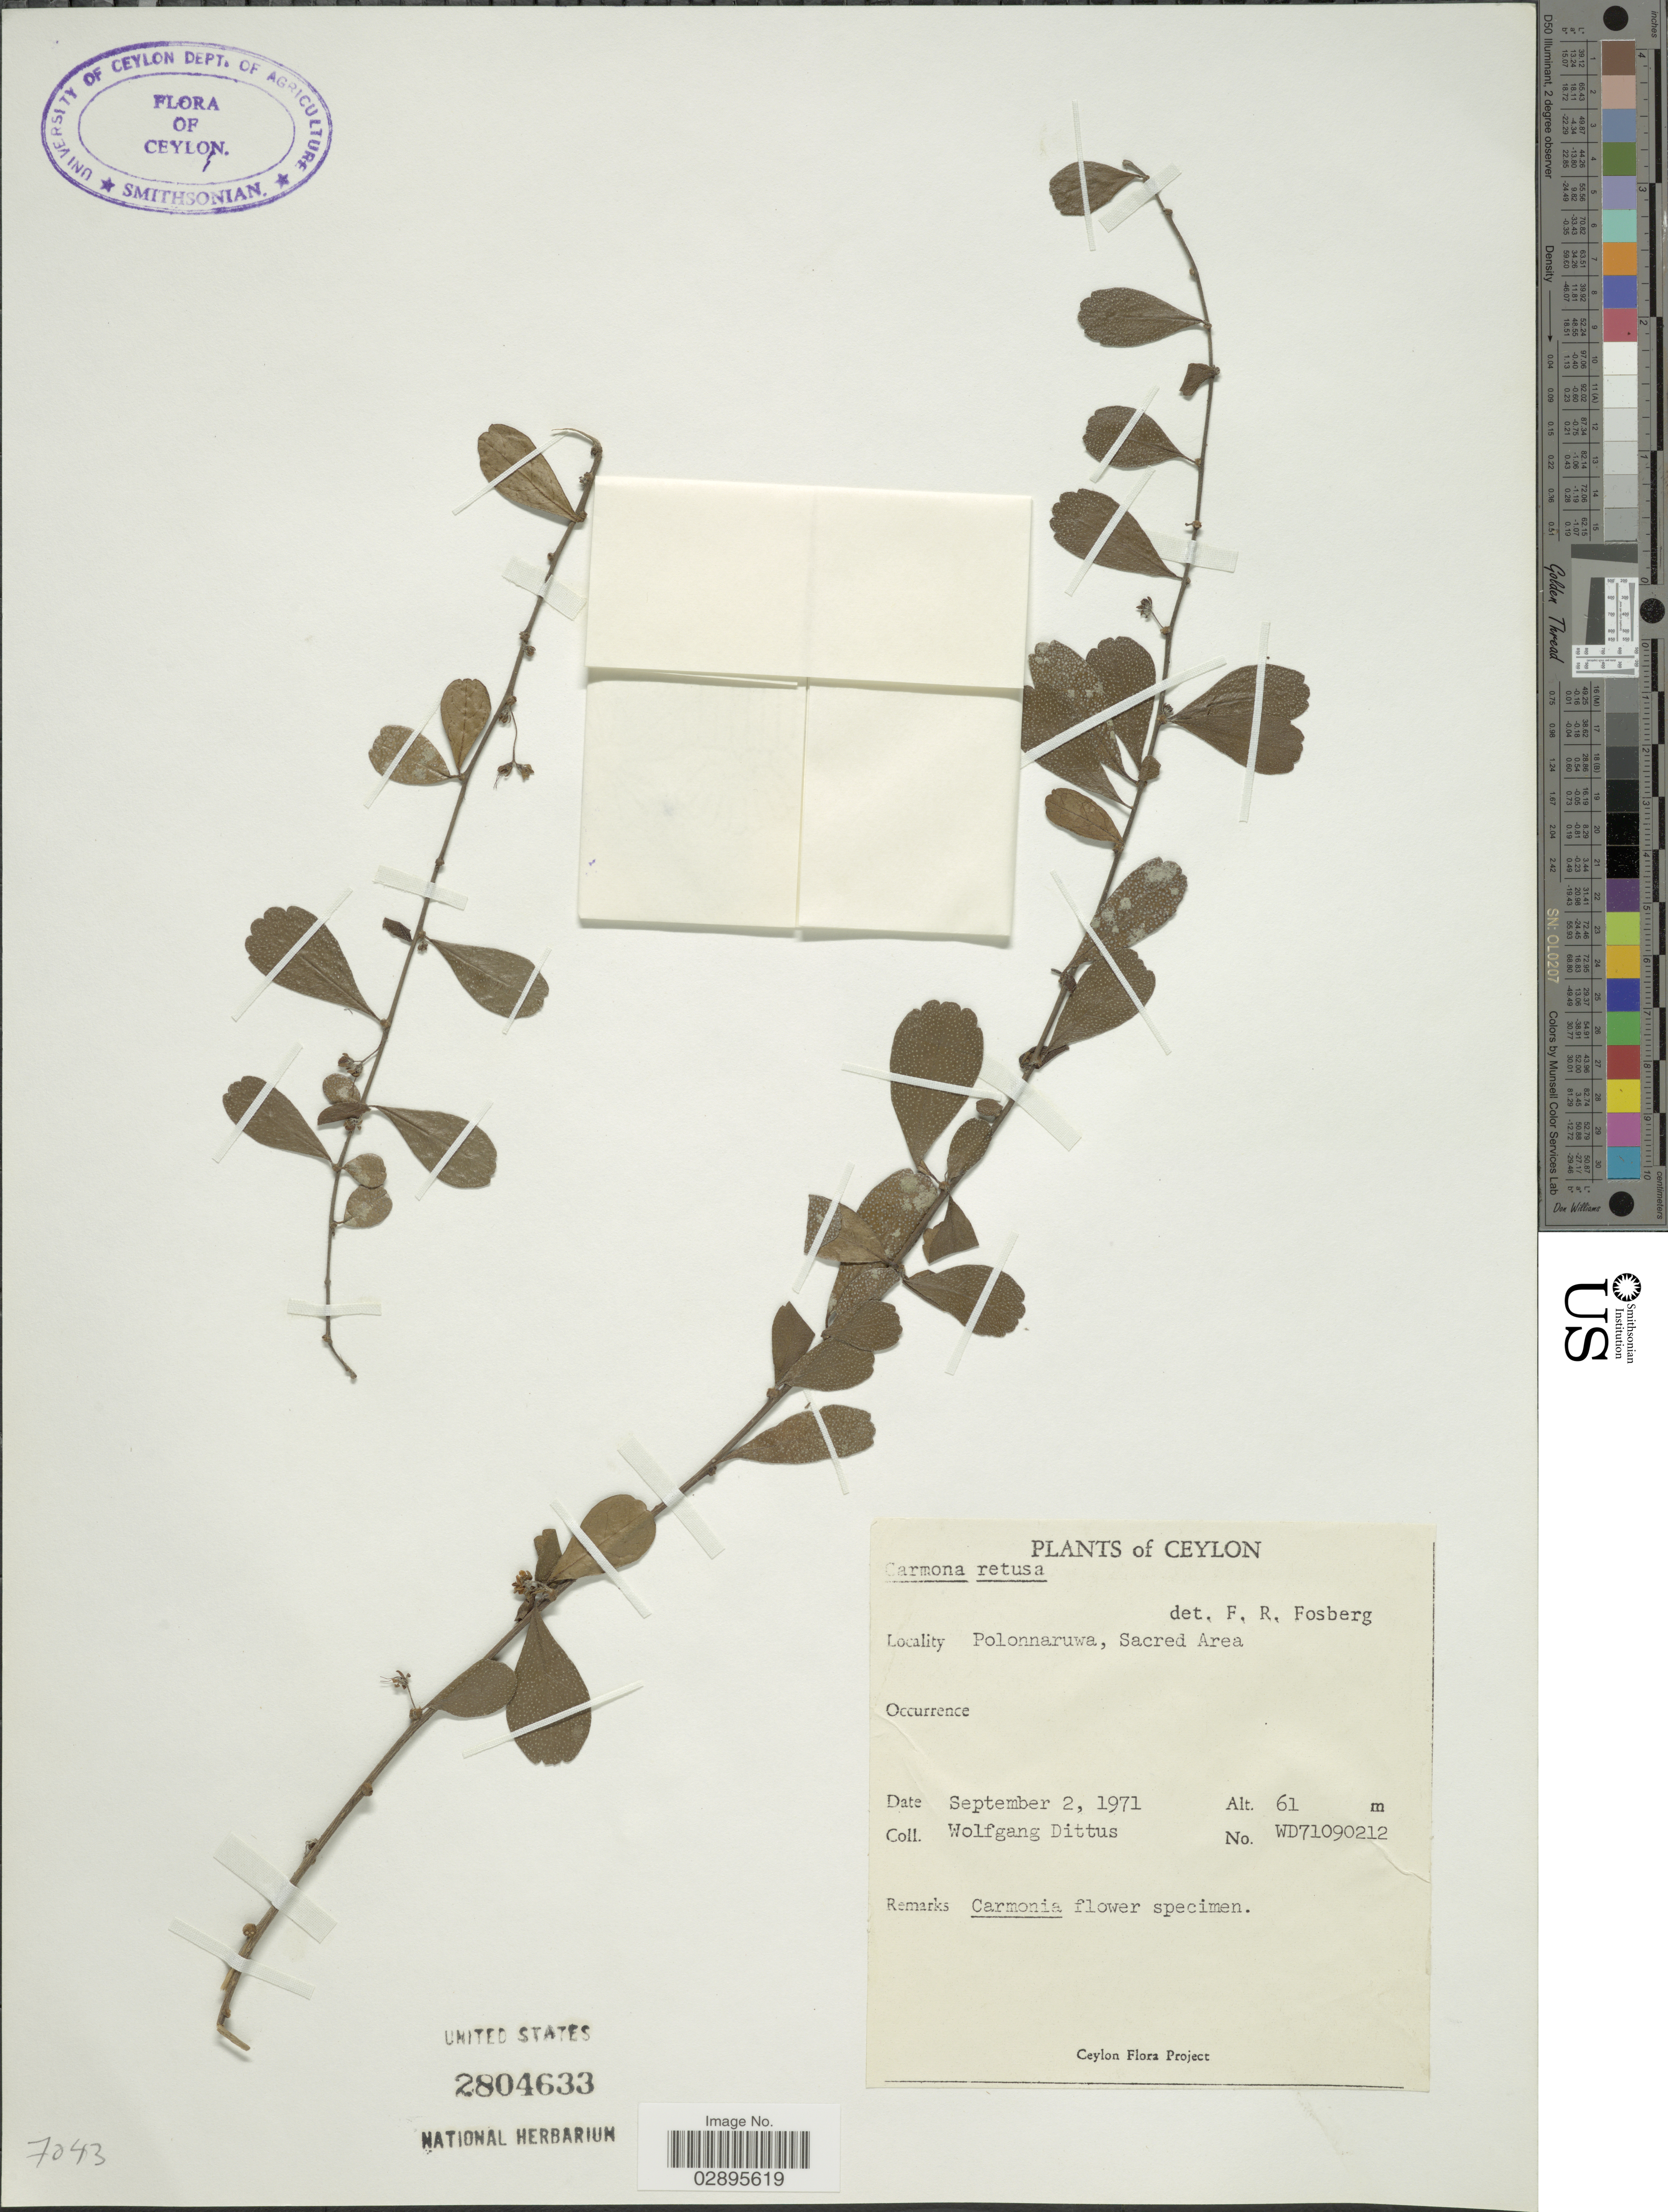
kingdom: Plantae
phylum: Tracheophyta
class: Magnoliopsida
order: Boraginales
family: Ehretiaceae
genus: Ehretia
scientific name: Ehretia microphylla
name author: Lam.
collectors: W. Dittus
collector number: WD71090212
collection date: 1971-09-02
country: Sri Lanka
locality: Ceylon. Polonnaruwa, Sacred Area.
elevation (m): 61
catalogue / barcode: US 2804633